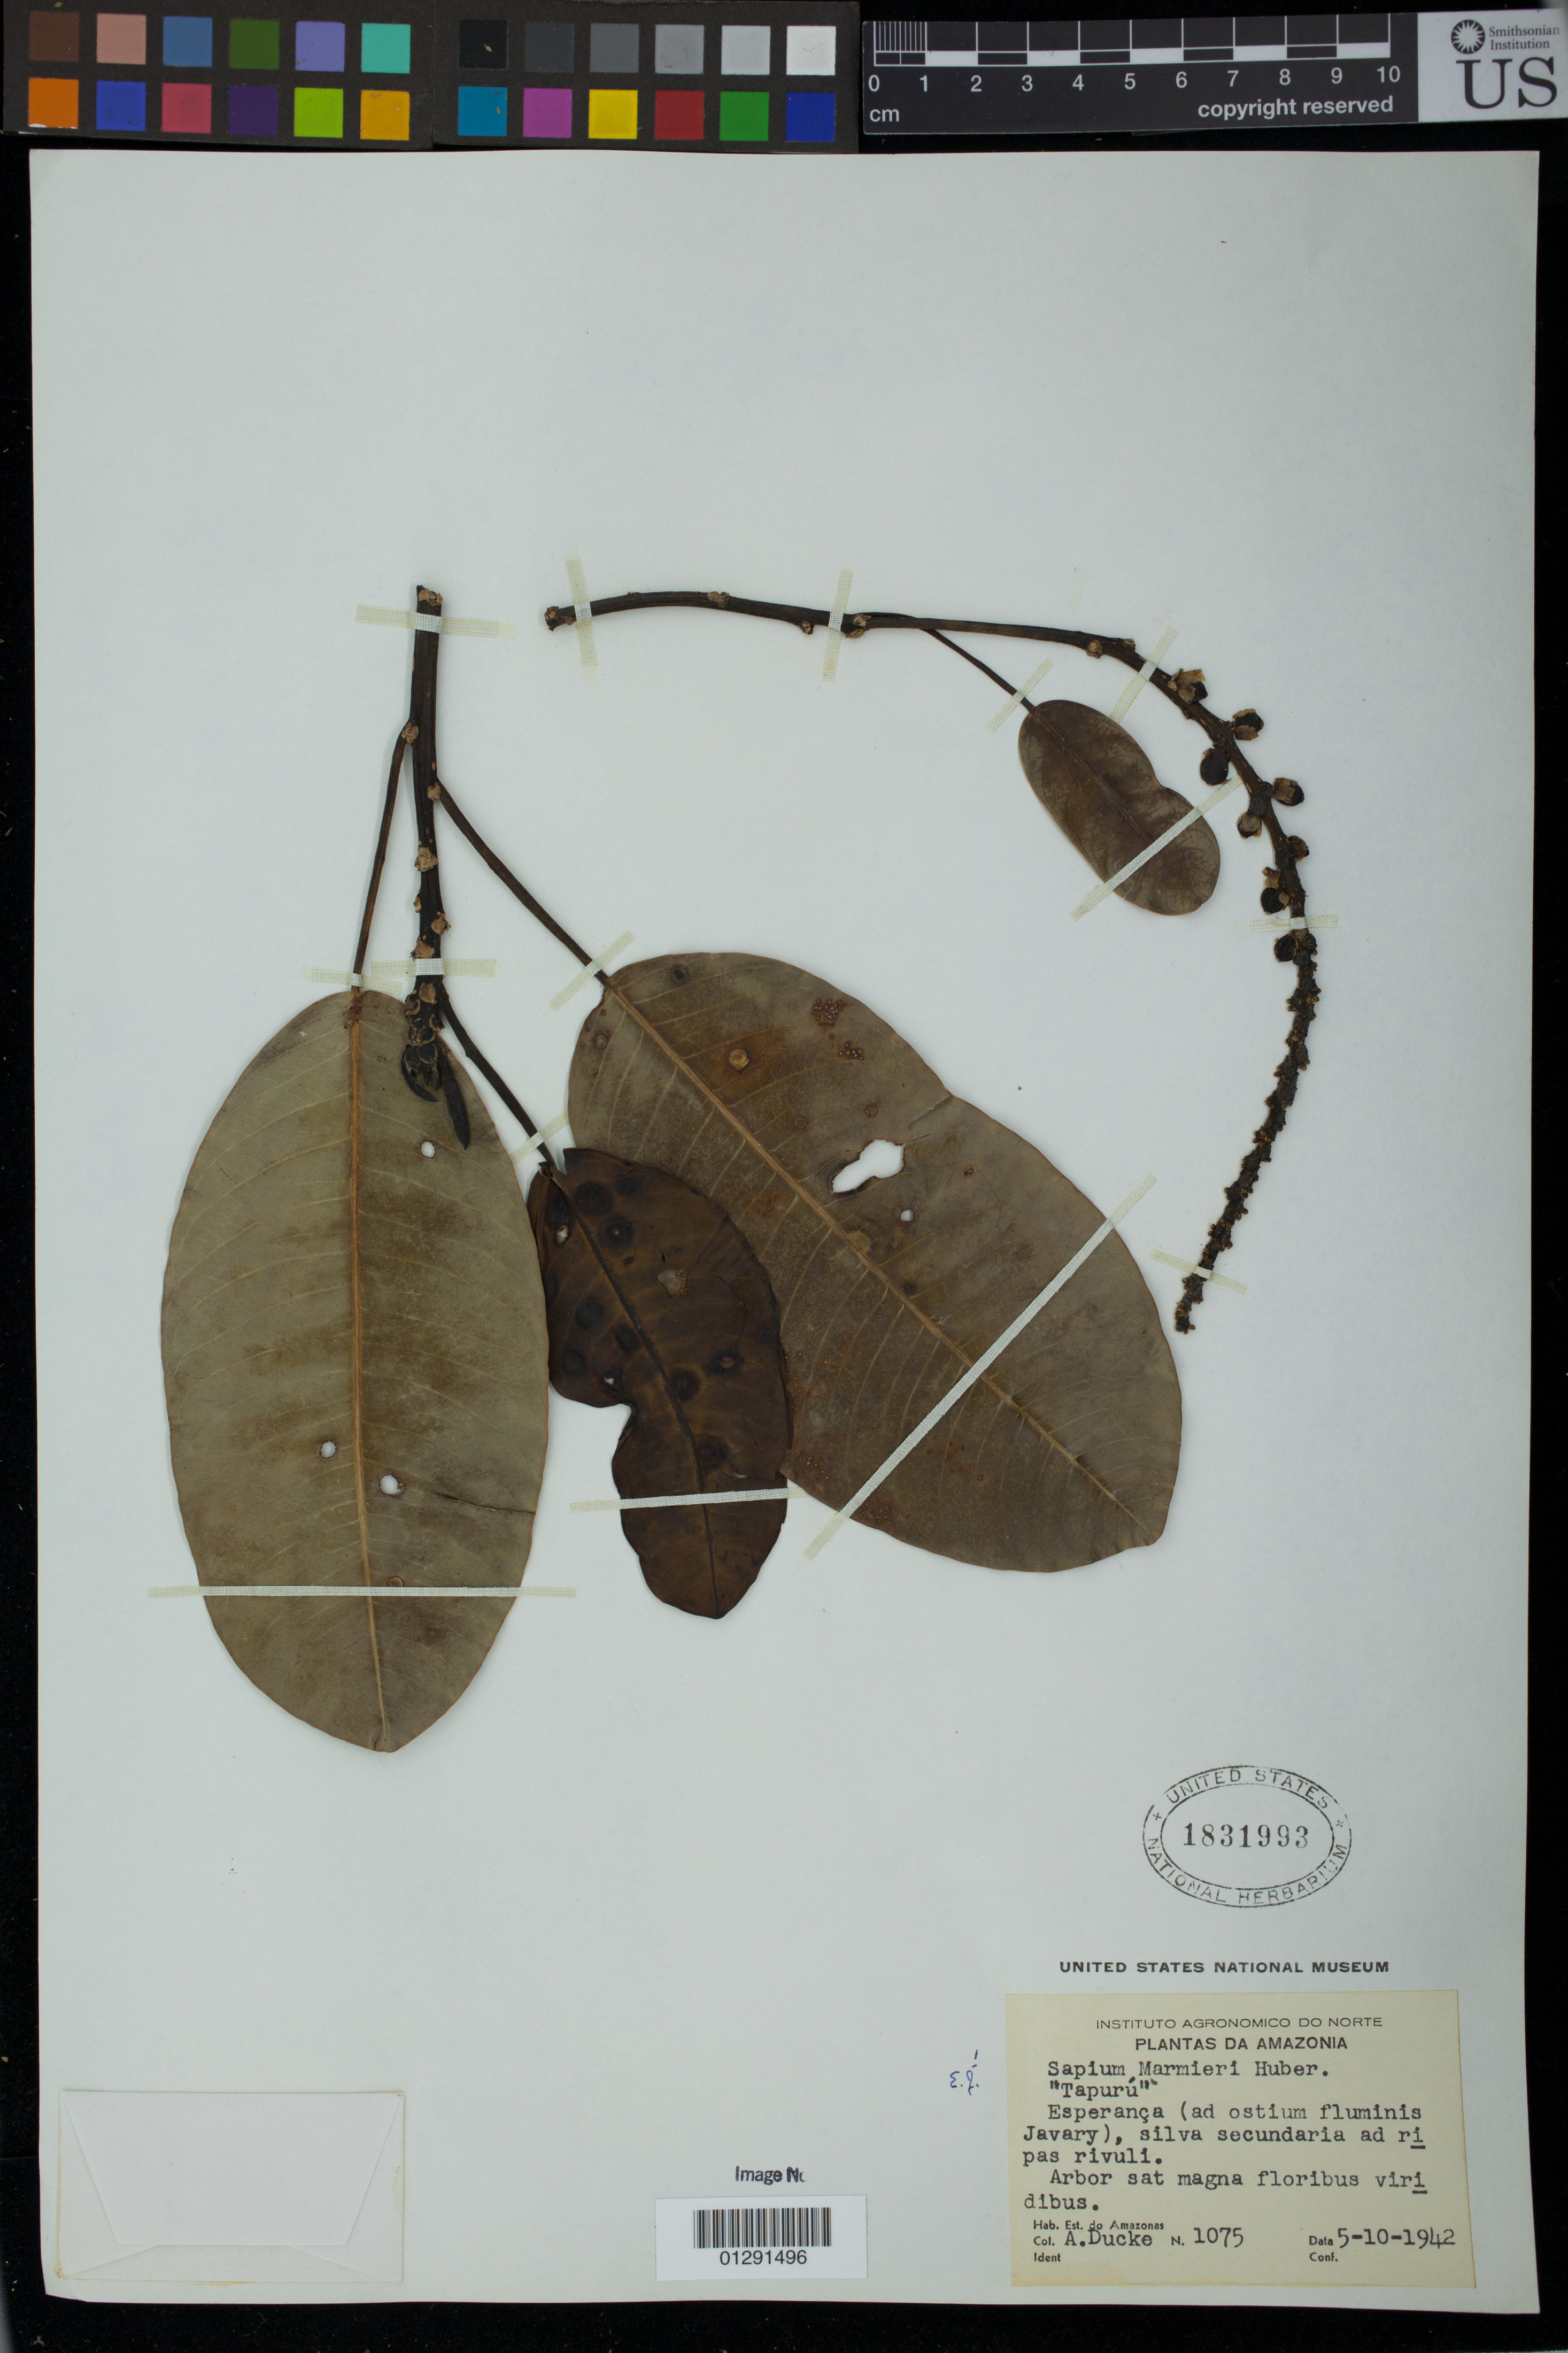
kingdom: Plantae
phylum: Tracheophyta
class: Magnoliopsida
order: Malpighiales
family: Euphorbiaceae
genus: Sapium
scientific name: Sapium marmieri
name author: Huber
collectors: A. Ducke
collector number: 1075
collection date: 1942-10-05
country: Brazil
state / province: Amazonas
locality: Esperanca (ad ostium fluminis Javary)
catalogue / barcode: US 1831993